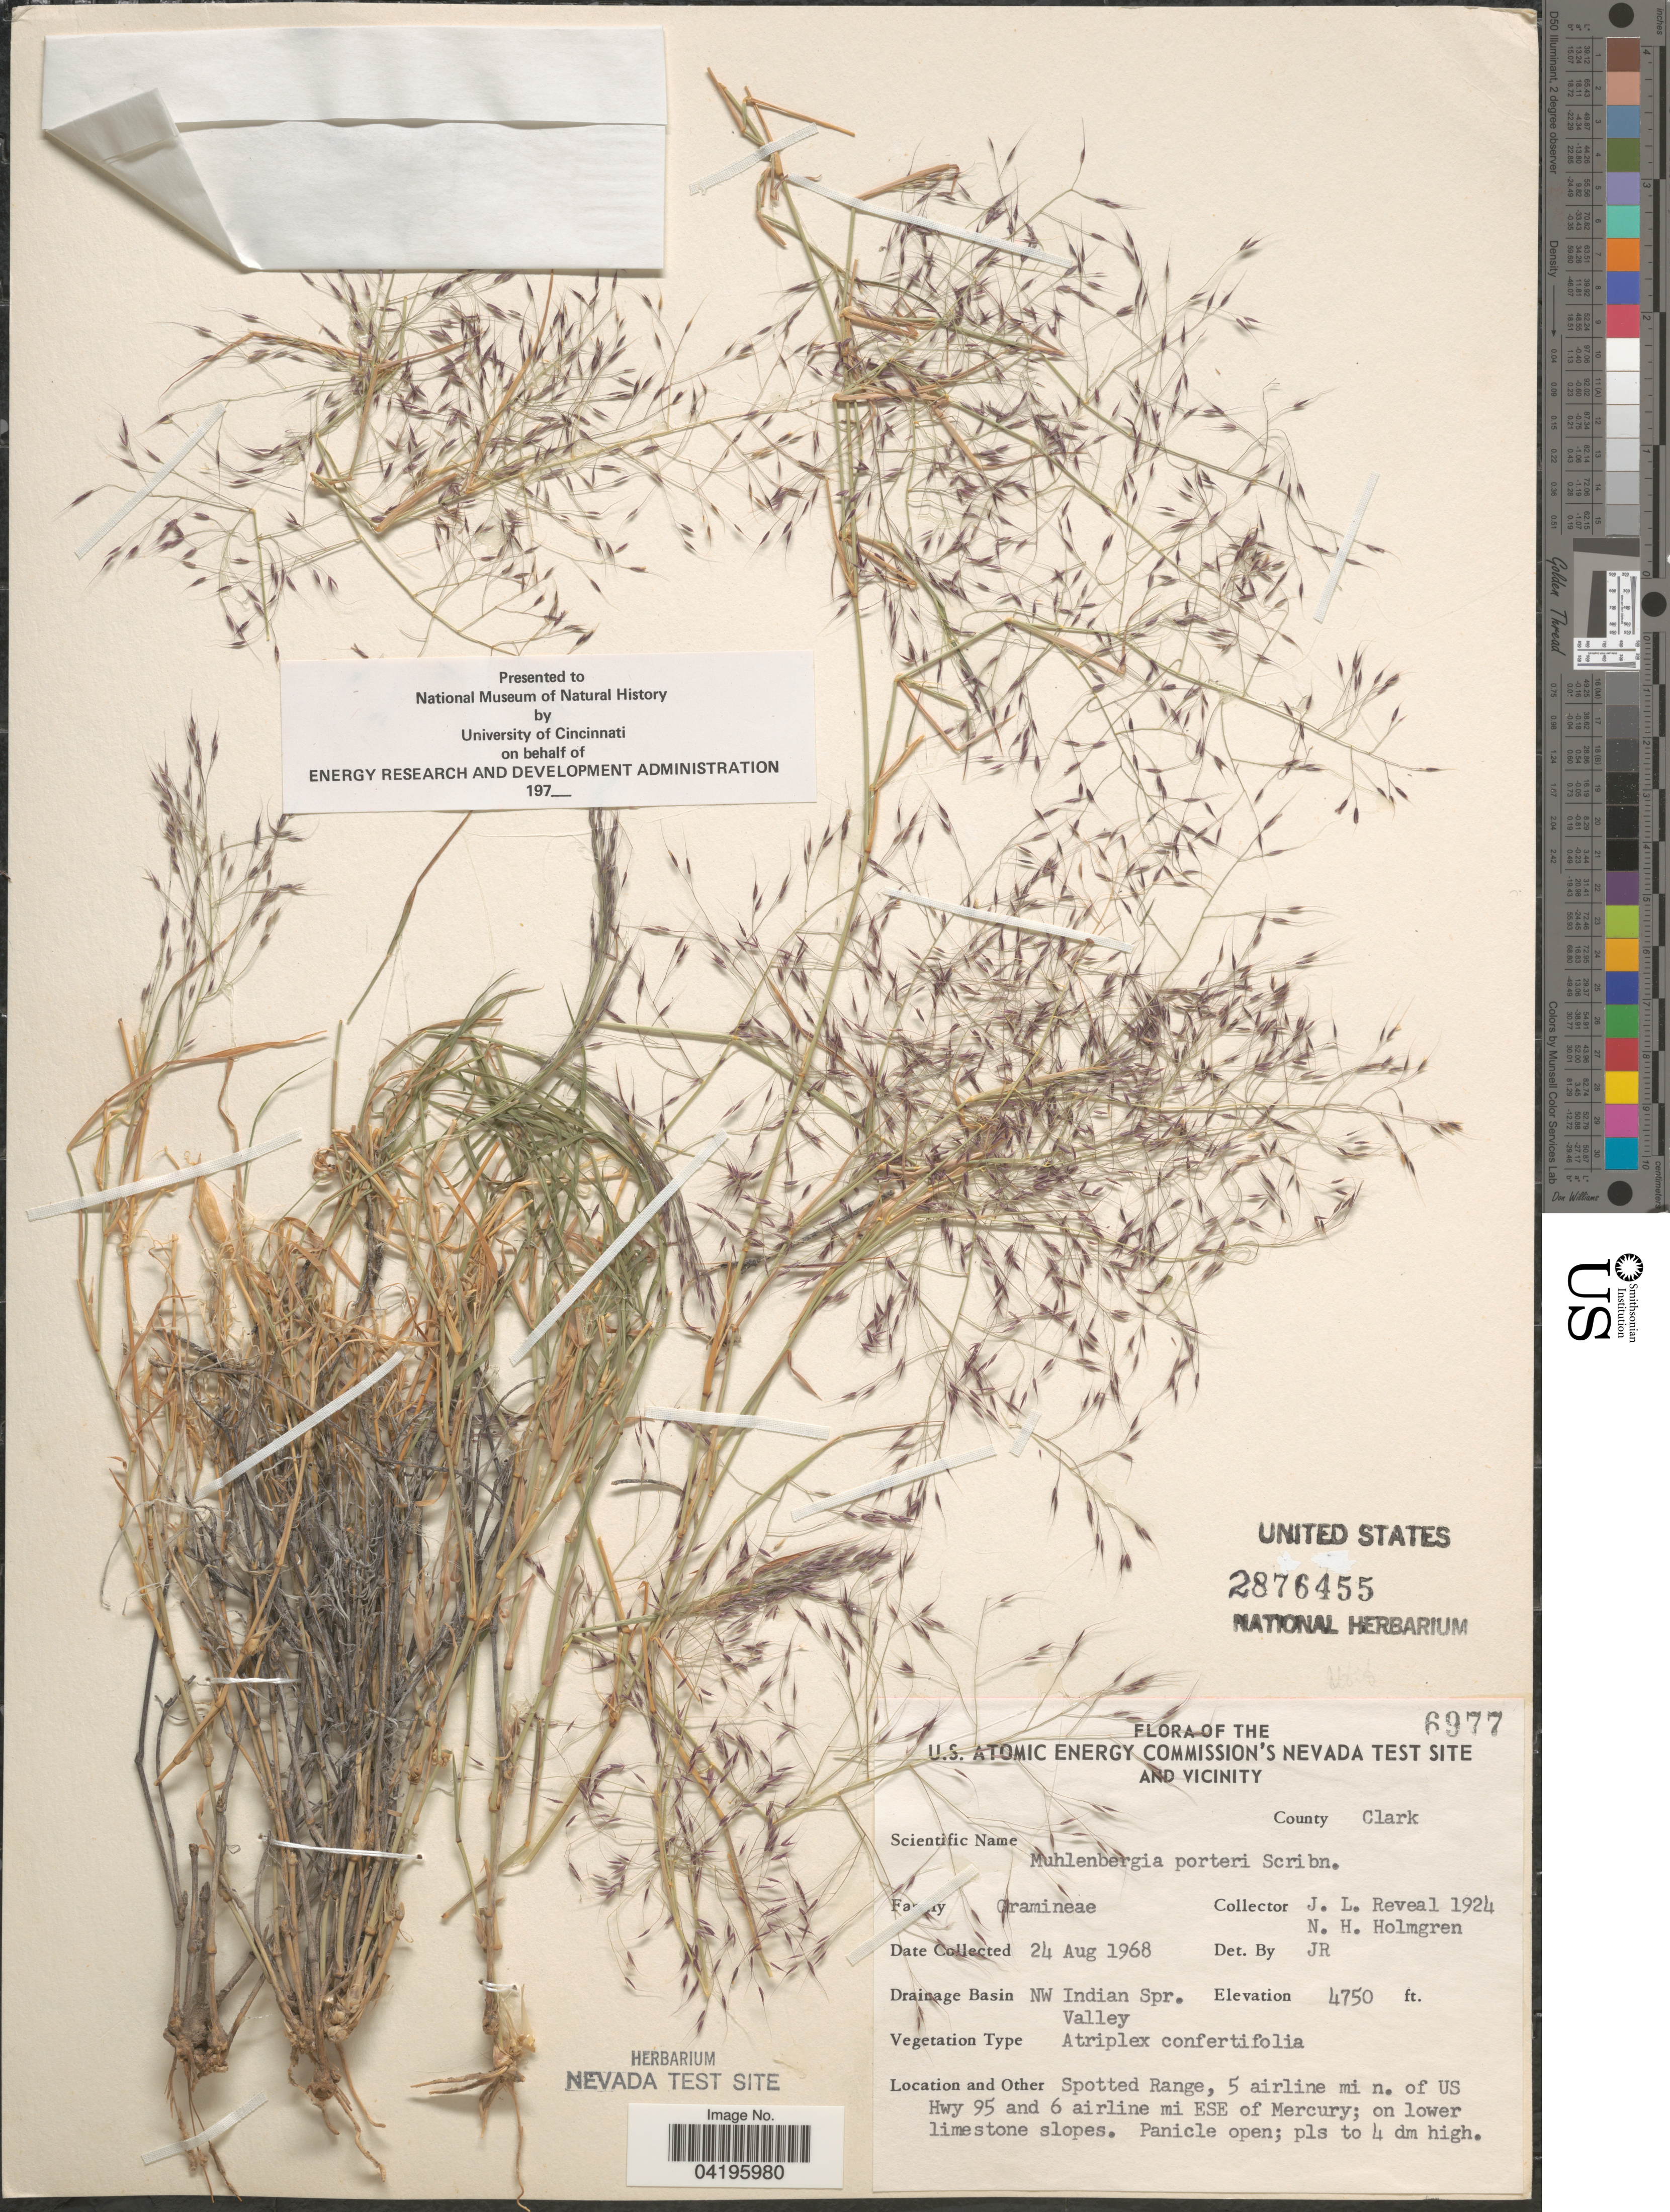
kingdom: Plantae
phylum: Tracheophyta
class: Liliopsida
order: Poales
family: Poaceae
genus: Muhlenbergia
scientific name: Muhlenbergia porteri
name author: Scribn. in W.J. Beal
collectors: J. L. Reveal & N. H. Holmgren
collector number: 1924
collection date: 1968-08-24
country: United States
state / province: Nevada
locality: U.S. Atomic Energy Commission's Nevada Test Site and Vicinity. County Clark. Drainage Basin NW Indian Spr. Valley. Spotted Range, 5 airline mi n. of US Hwy 95 and 6 airline mi ESE of Mercury; on lower limestone slopes.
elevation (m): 1448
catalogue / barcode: US 2876455